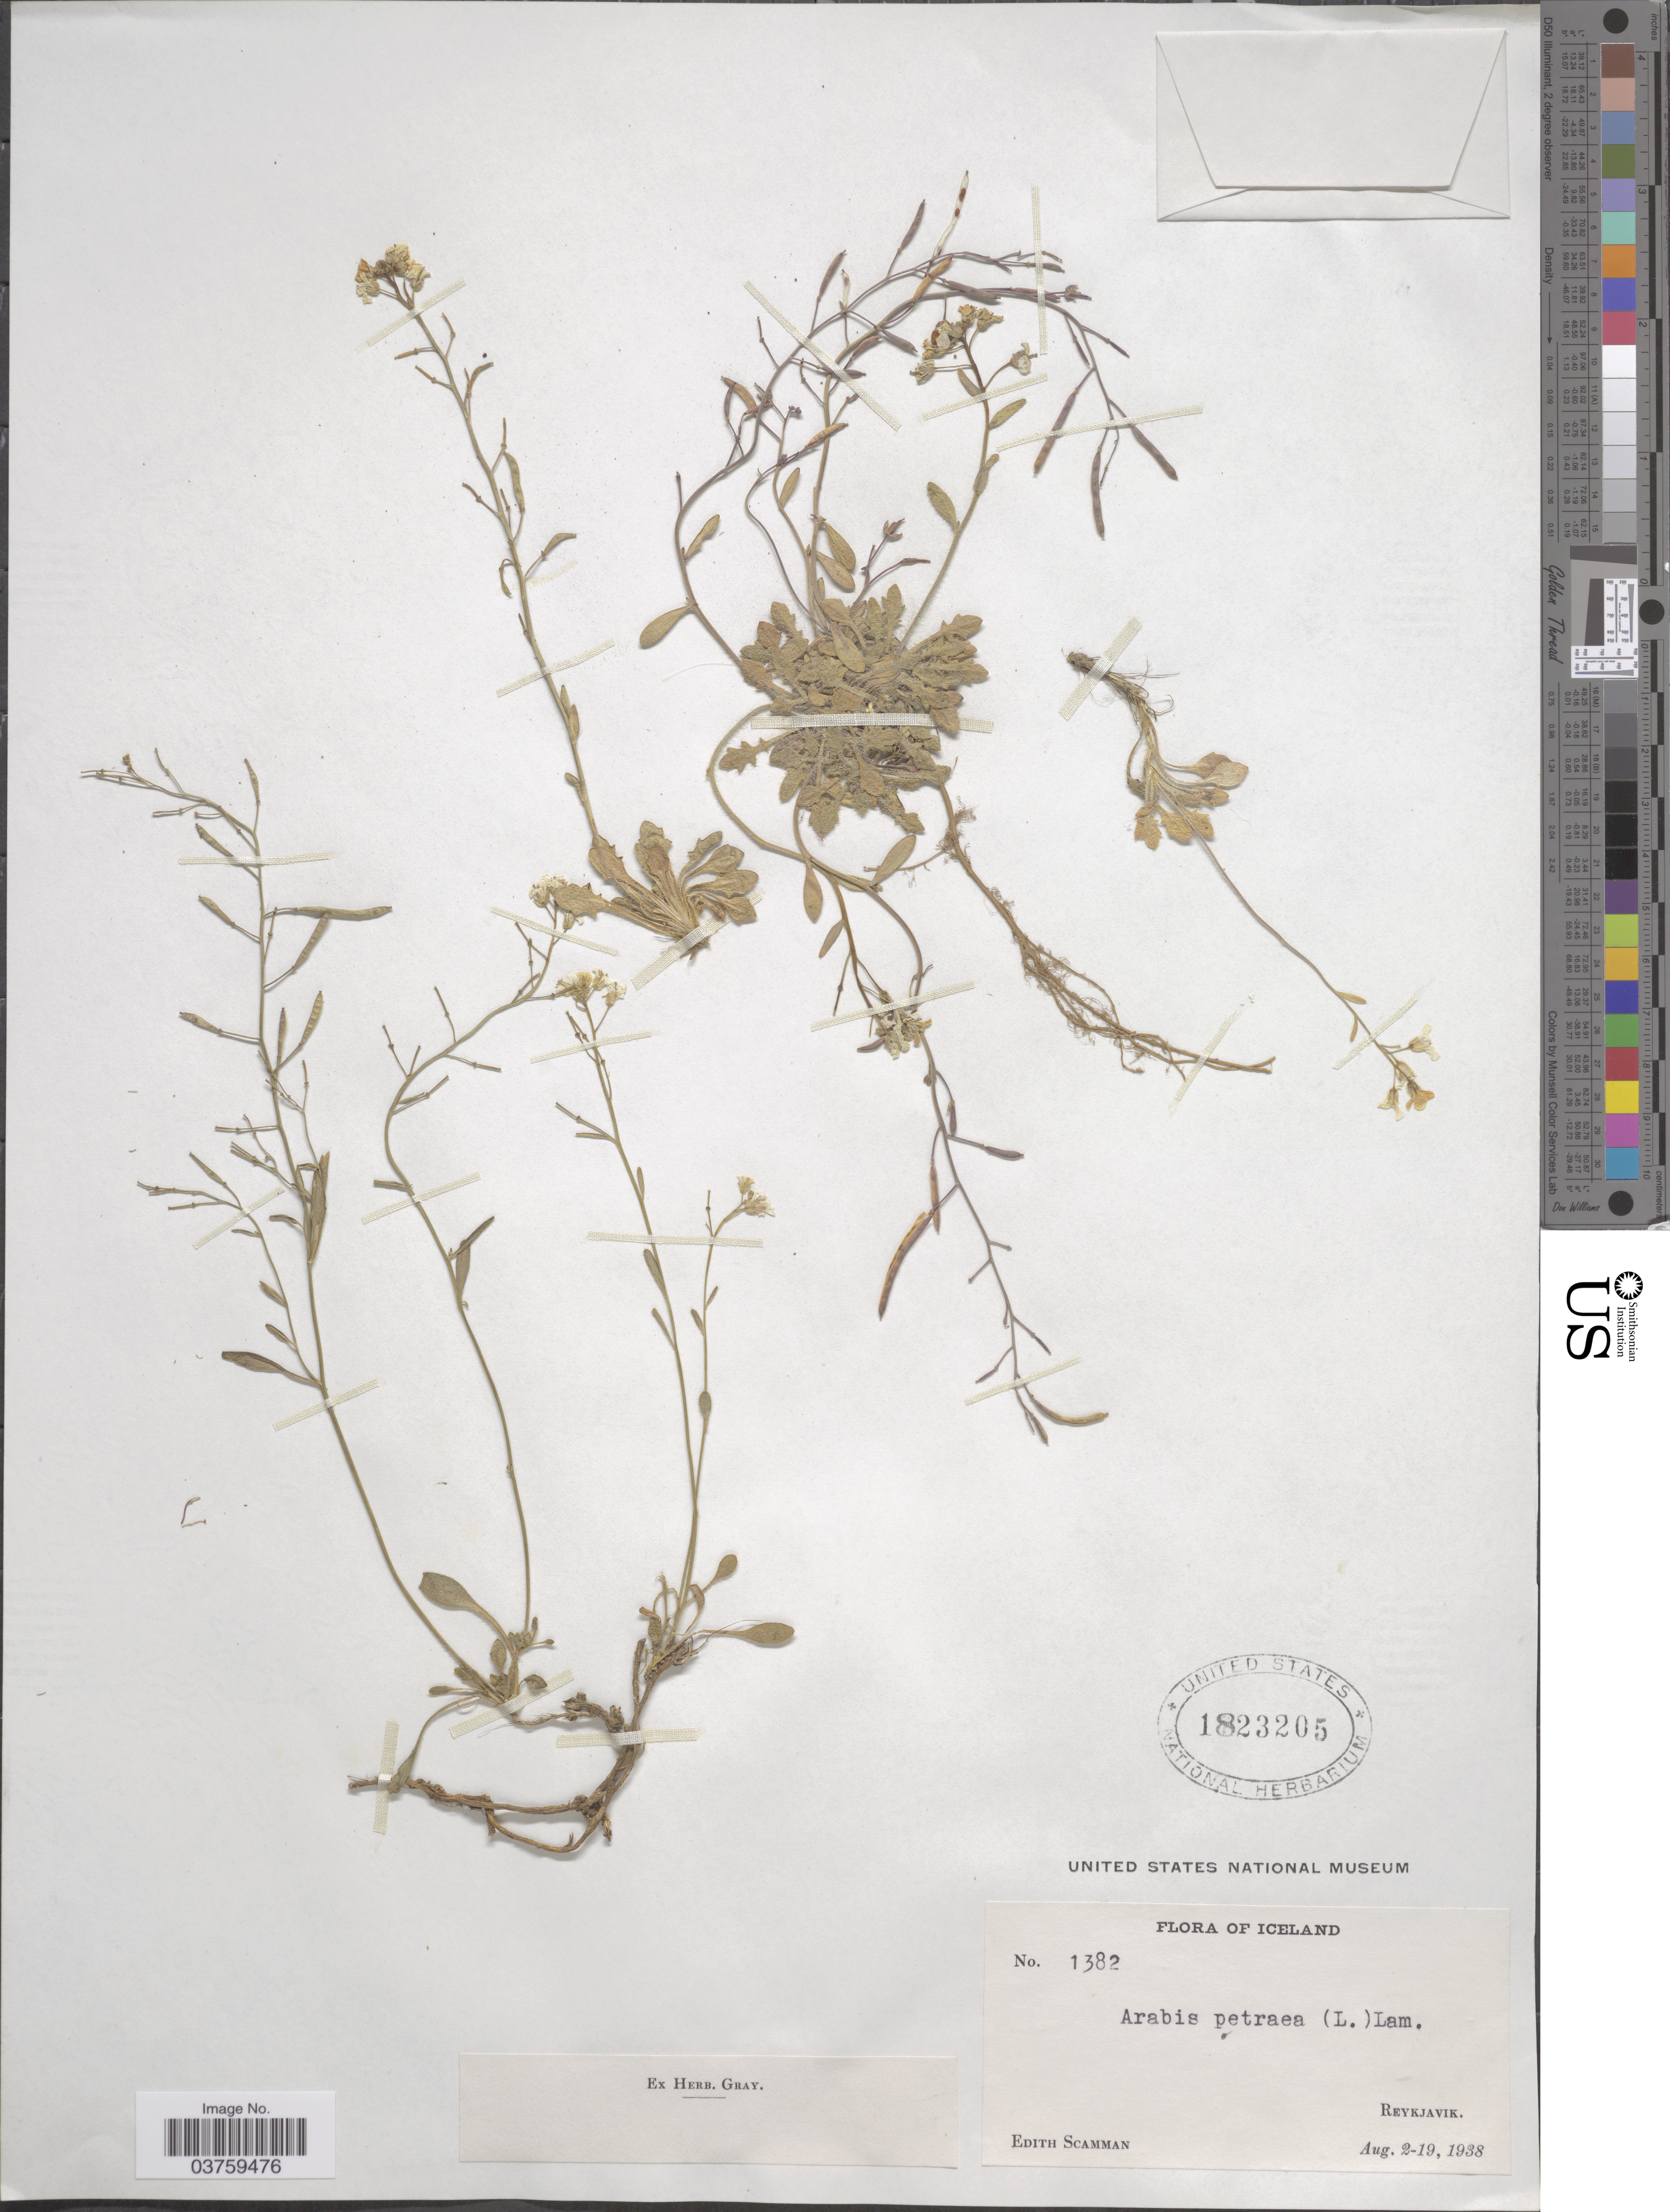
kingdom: Plantae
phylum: Tracheophyta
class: Magnoliopsida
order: Brassicales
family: Brassicaceae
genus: Arabis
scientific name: Arabis petraea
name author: (L.) Lam.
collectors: E. Scamman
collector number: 1382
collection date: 1938-08-02/1938-08-19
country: Iceland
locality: Reykjavik.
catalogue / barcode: US 1823205